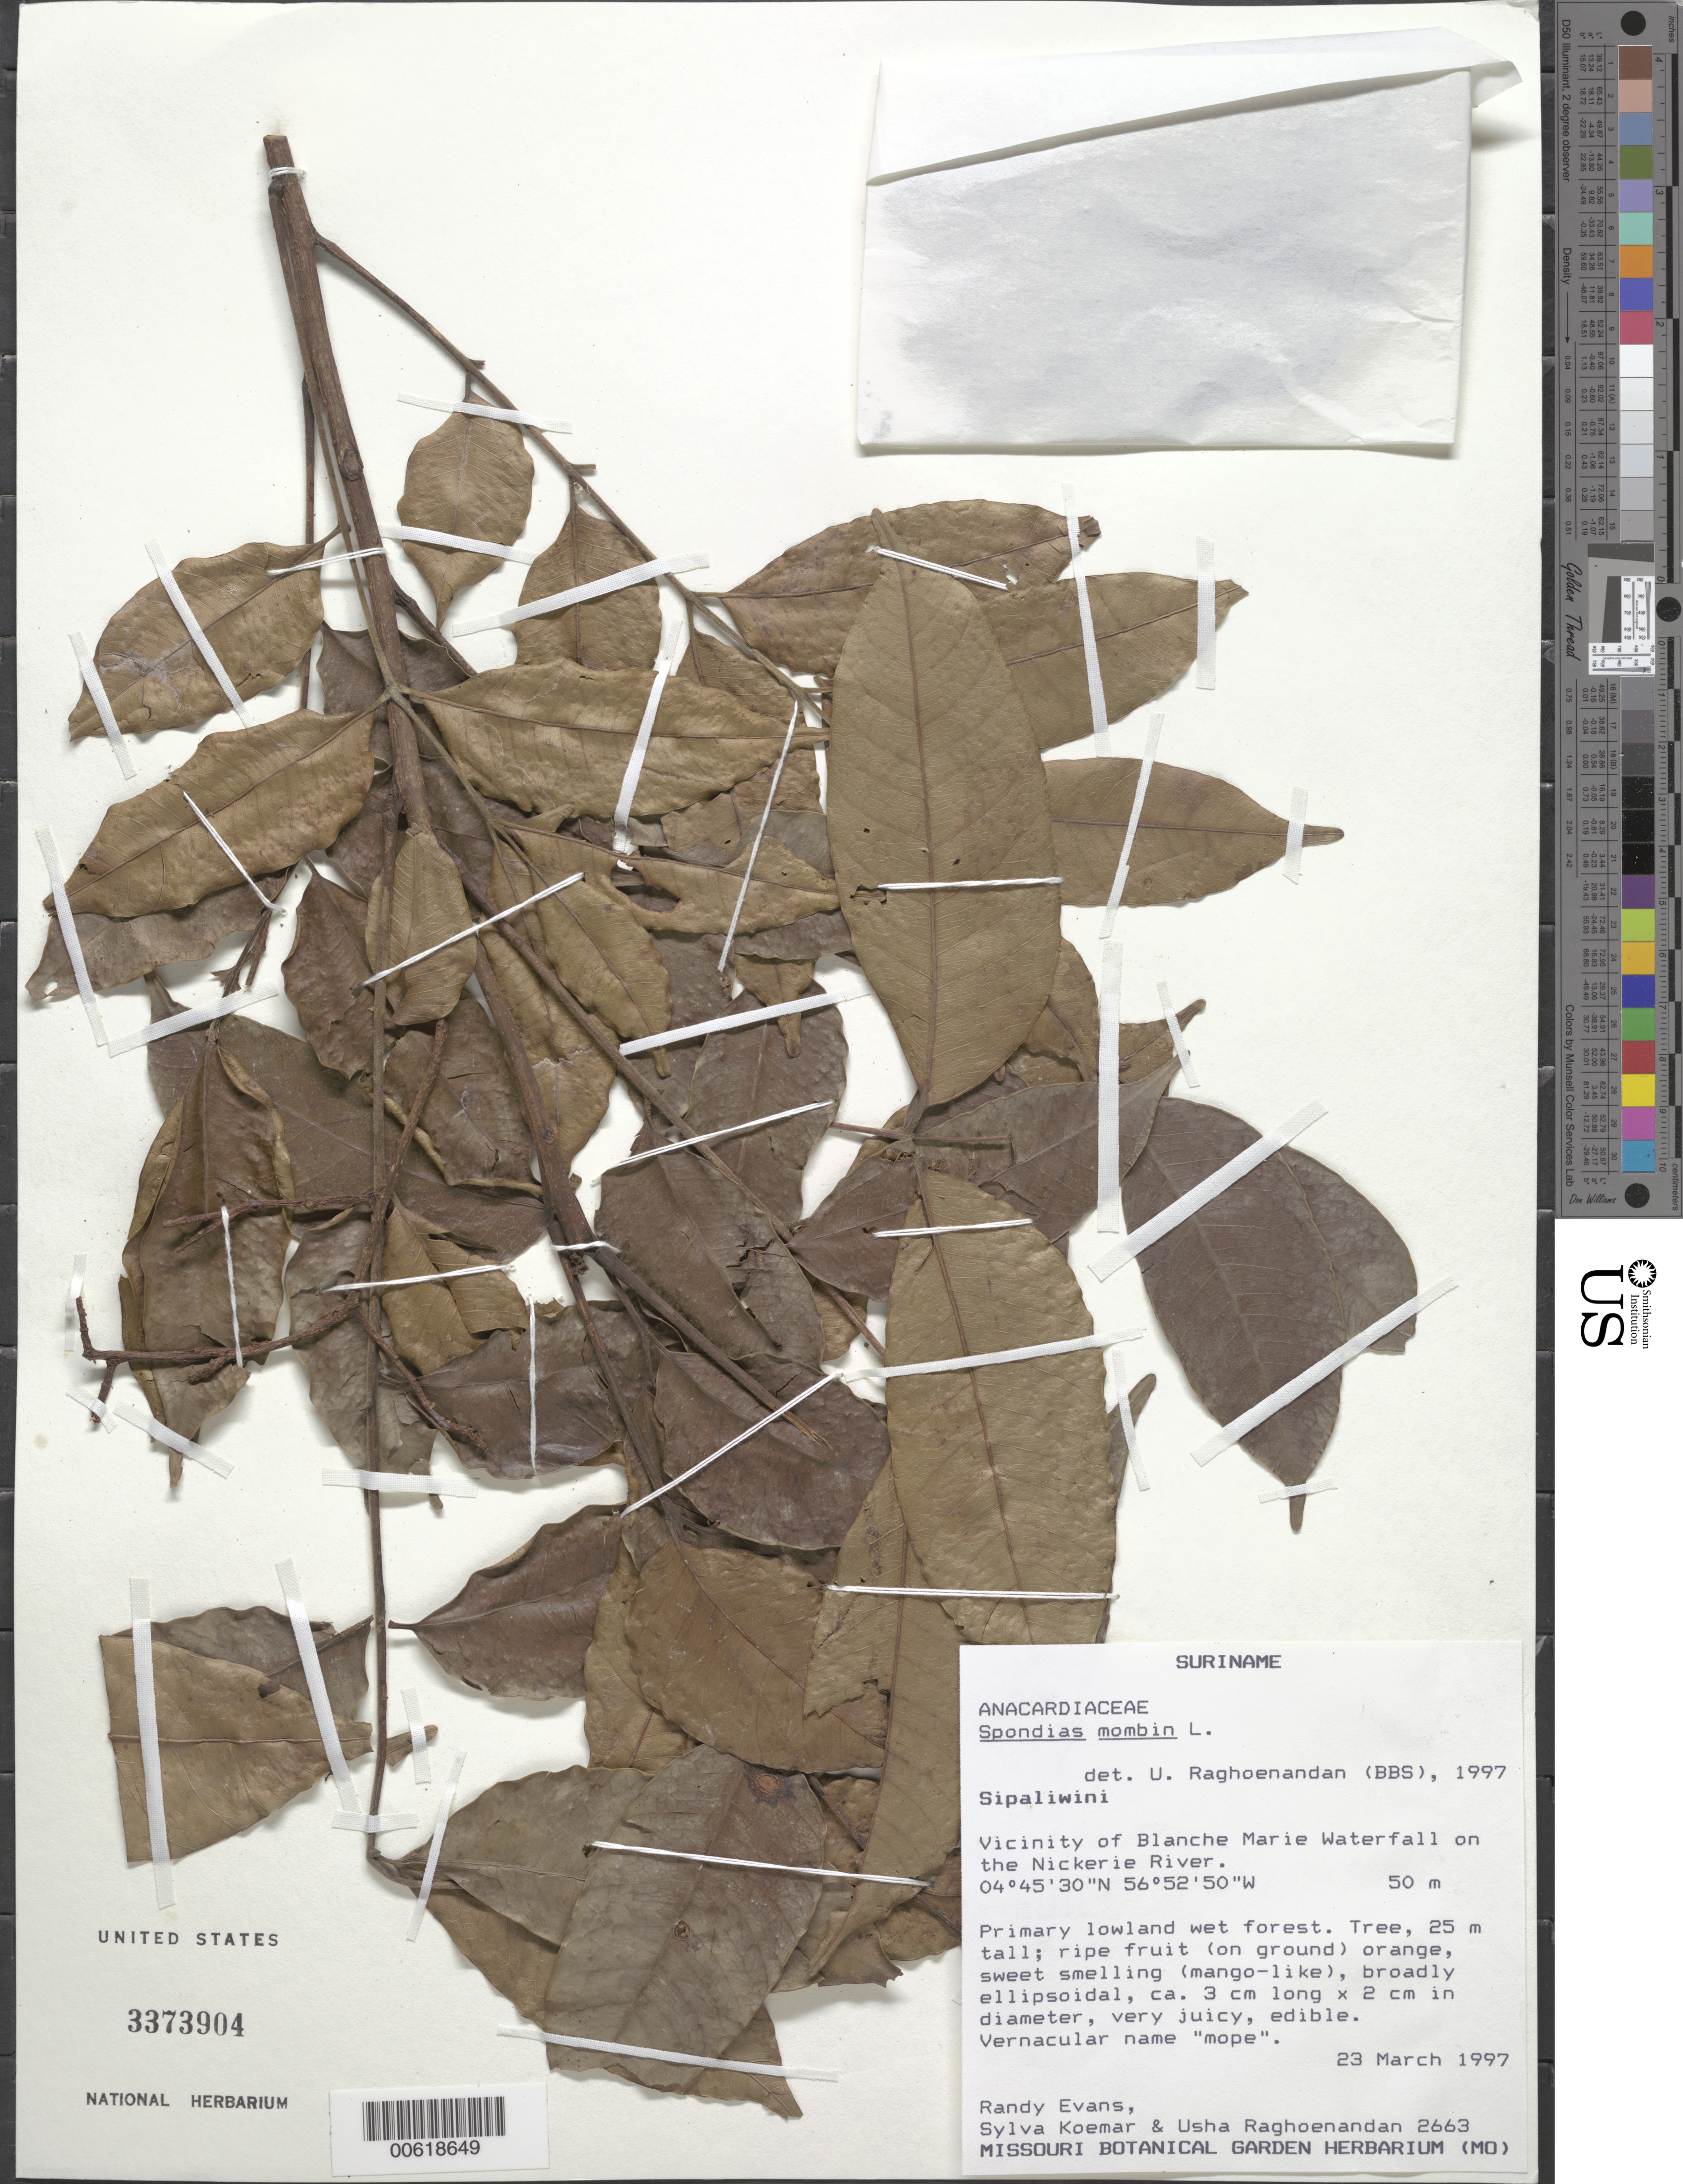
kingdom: Plantae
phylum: Tracheophyta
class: Magnoliopsida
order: Sapindales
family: Anacardiaceae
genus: Spondias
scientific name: Spondias mombin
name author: L.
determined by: Raghoenandan, U. P. D.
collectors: R. Evans, S. Koemar & U. Raghoenandan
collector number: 2663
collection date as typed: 23-Mar-97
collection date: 1997-03-23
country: Suriname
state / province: Sipaliwini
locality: Blanche Marie Waterfall, vic., on Nickerie R.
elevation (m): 50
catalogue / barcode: US 3373904